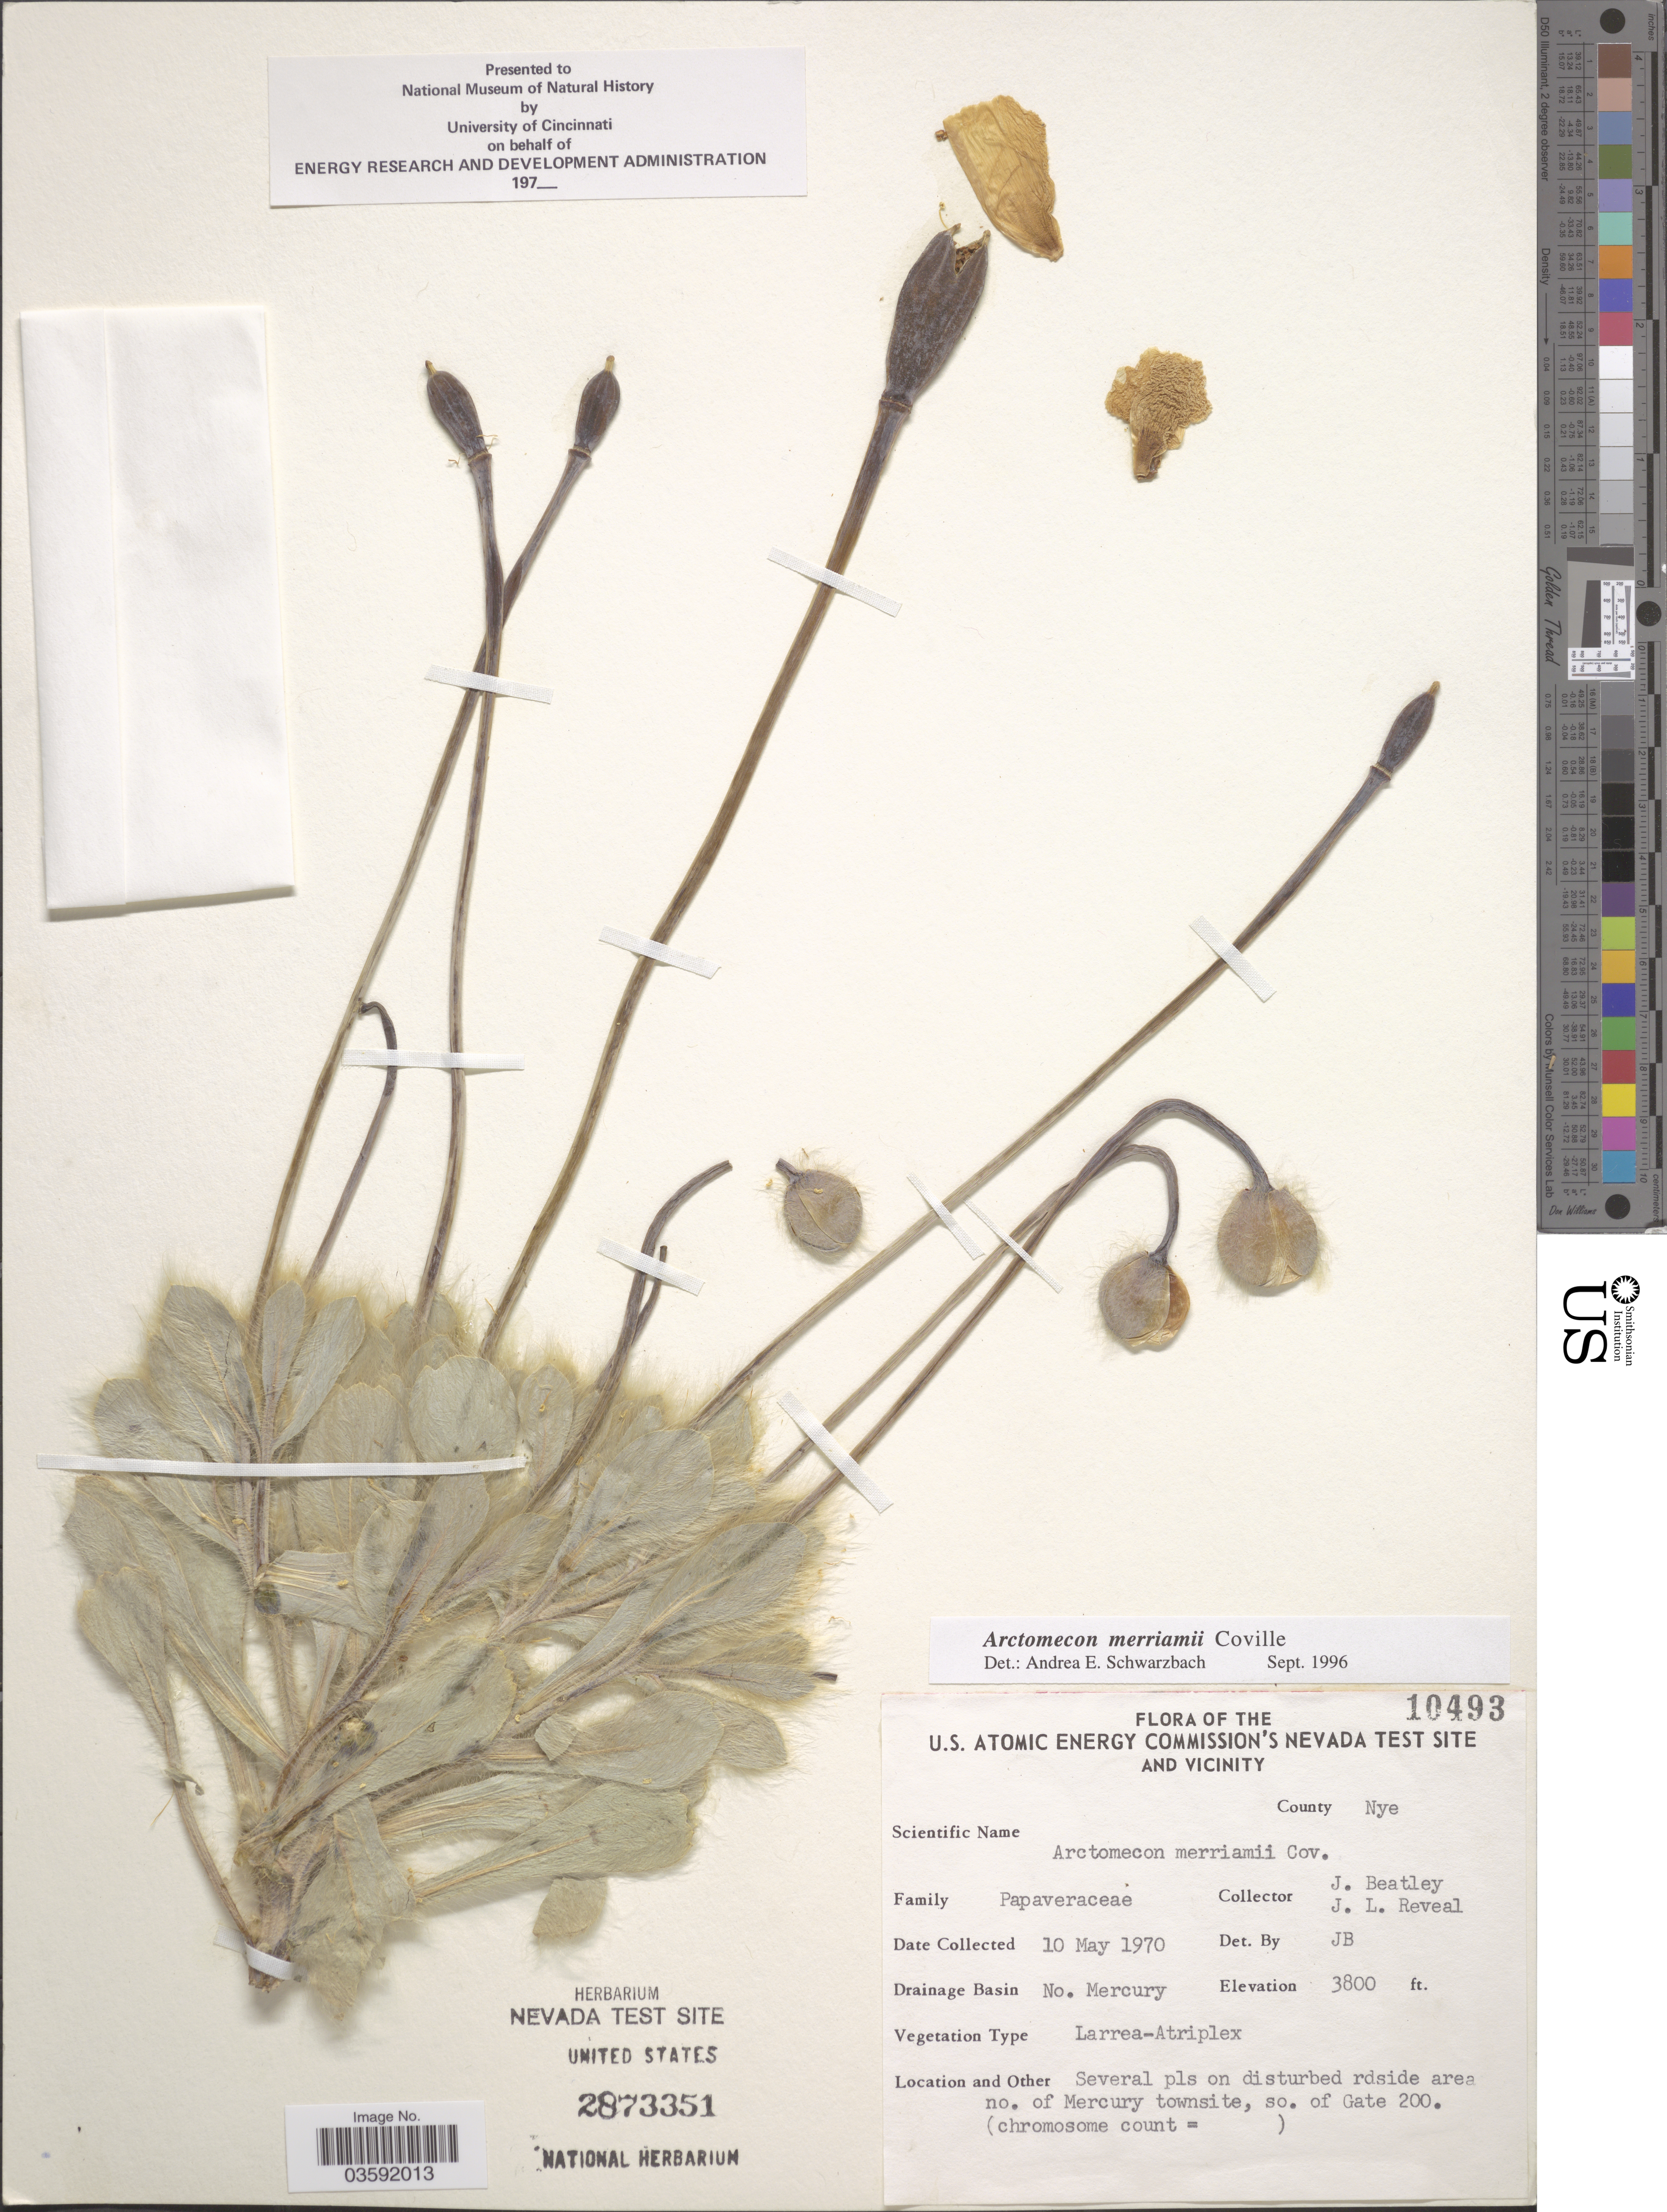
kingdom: Plantae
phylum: Tracheophyta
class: Magnoliopsida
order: Ranunculales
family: Papaveraceae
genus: Arctomecon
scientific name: Arctomecon merriamii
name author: Coville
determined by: Schwarzbach, A. E.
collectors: J. C. Beatley & J. L. Reveal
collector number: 10493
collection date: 1970-05-10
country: United States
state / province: Nevada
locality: U. S. Atomic Energy Commission's Nevada Teste Site and Vicinity. County Nye. Drainage Basin No. Mercury. No. of Mercury townsite, so. of Gate 200.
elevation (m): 1158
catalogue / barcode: US 2873351